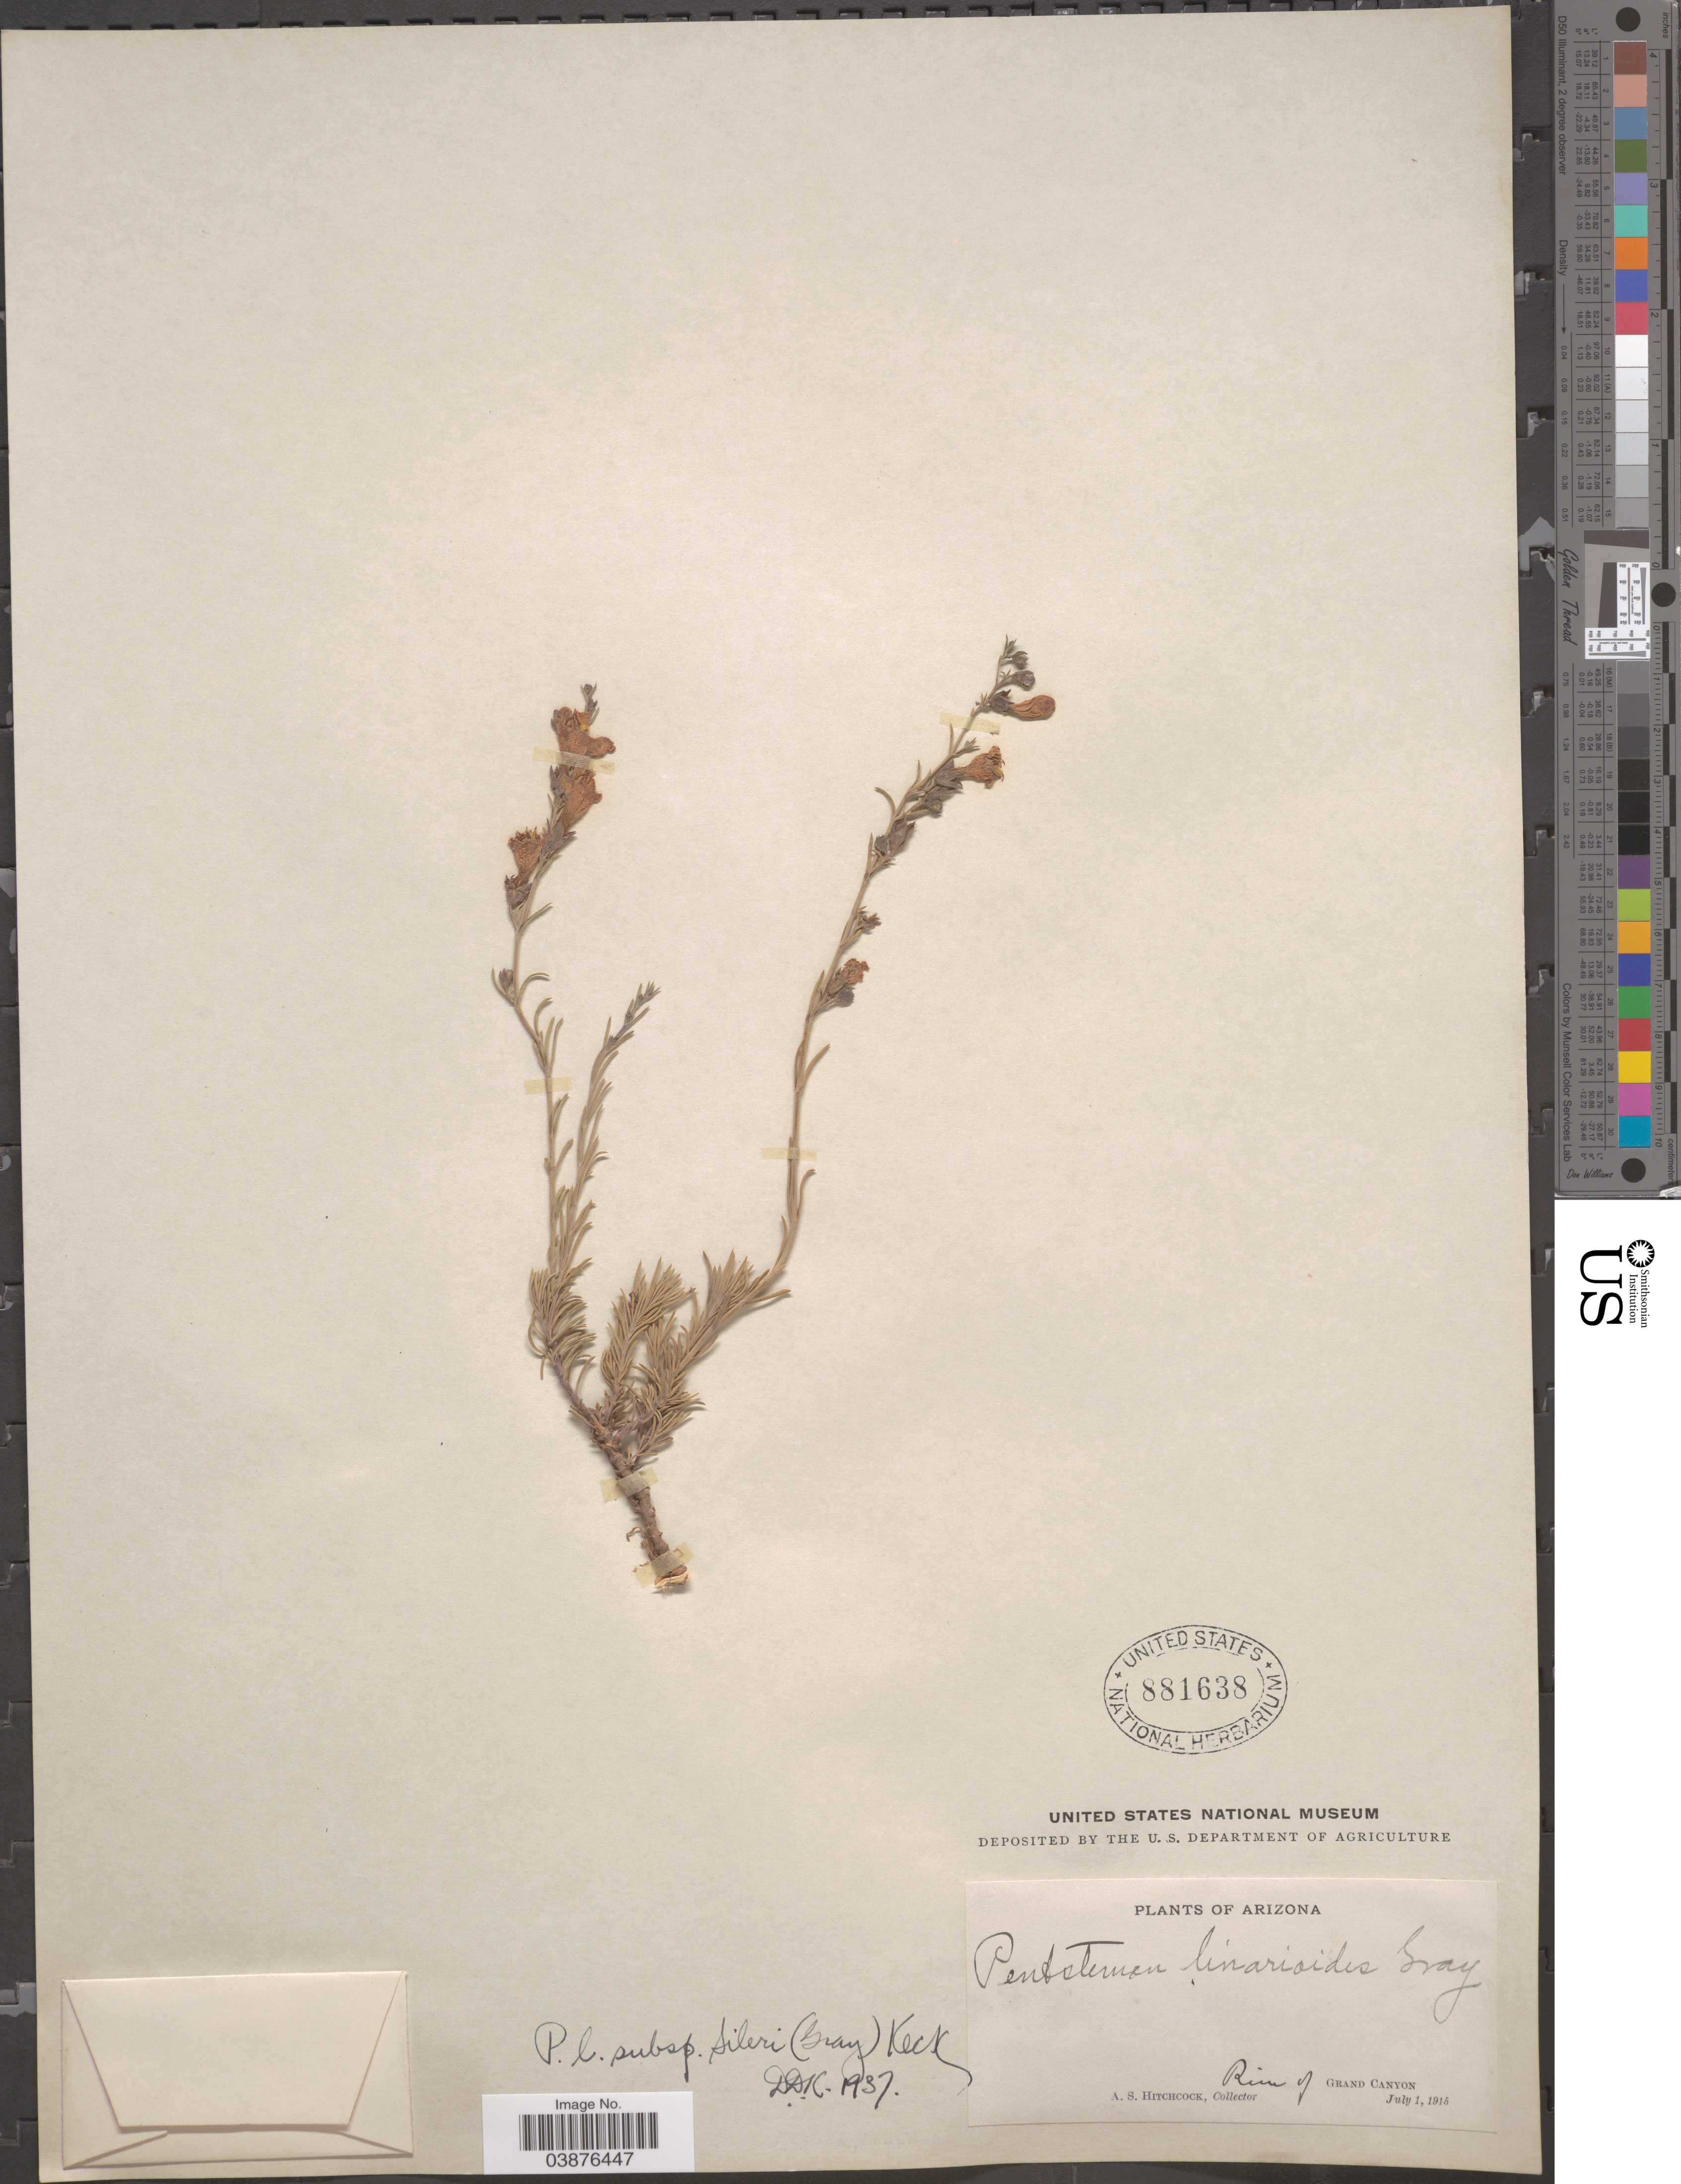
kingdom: Plantae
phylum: Tracheophyta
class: Magnoliopsida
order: Lamiales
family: Plantaginaceae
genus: Penstemon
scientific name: Penstemon linarioides subsp. sileri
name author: (A. Gray) D.D. Keck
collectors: A. S. Hitchcock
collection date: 1915-07-01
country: United States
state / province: Arizona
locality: Rim of Grand Canyon.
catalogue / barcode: US 881638